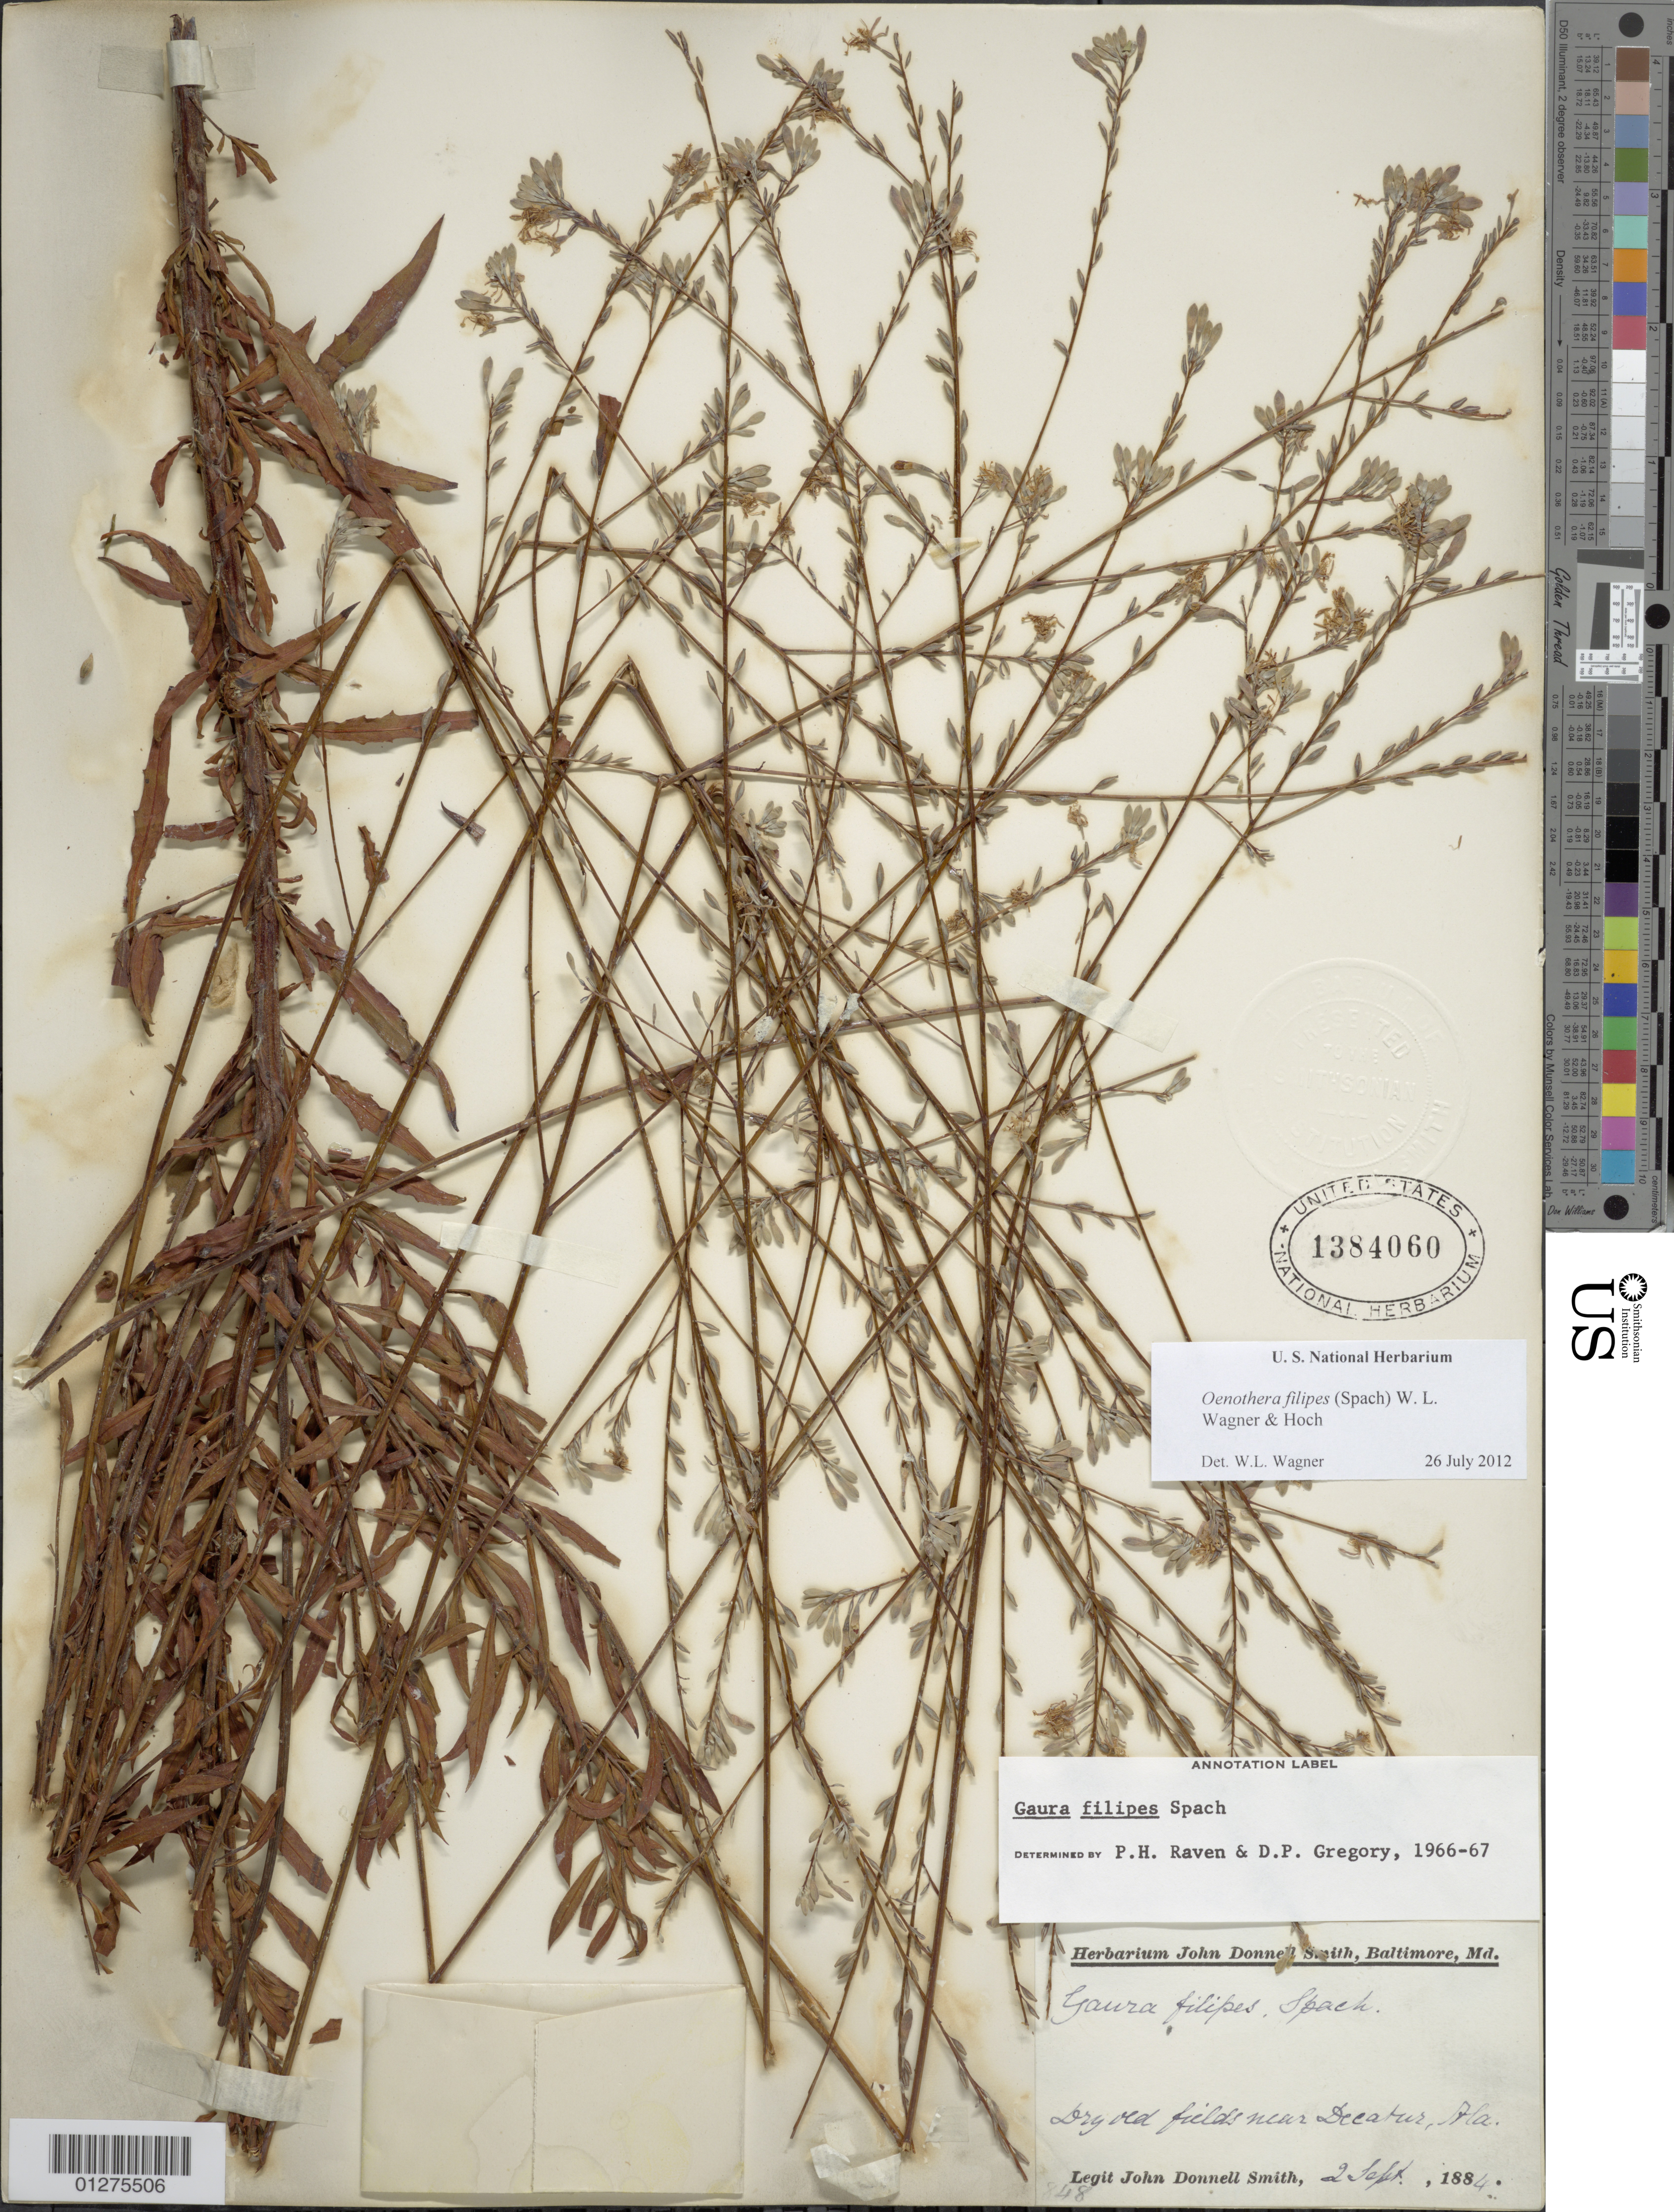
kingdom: Plantae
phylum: Tracheophyta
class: Magnoliopsida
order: Myrtales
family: Onagraceae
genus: Oenothera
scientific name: Oenothera filipes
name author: (Spach) W.L. Wagner & Hoch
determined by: Wagner, W. L., (BOT), Smithsonian Institution - National Museum of Natural History (UNITED STATES)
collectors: J. Donnell Smith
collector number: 848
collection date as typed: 02 Sep 1884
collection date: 1884-09-02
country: United States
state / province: Alabama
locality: Decatur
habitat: Dry road fields.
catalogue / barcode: US 1384060